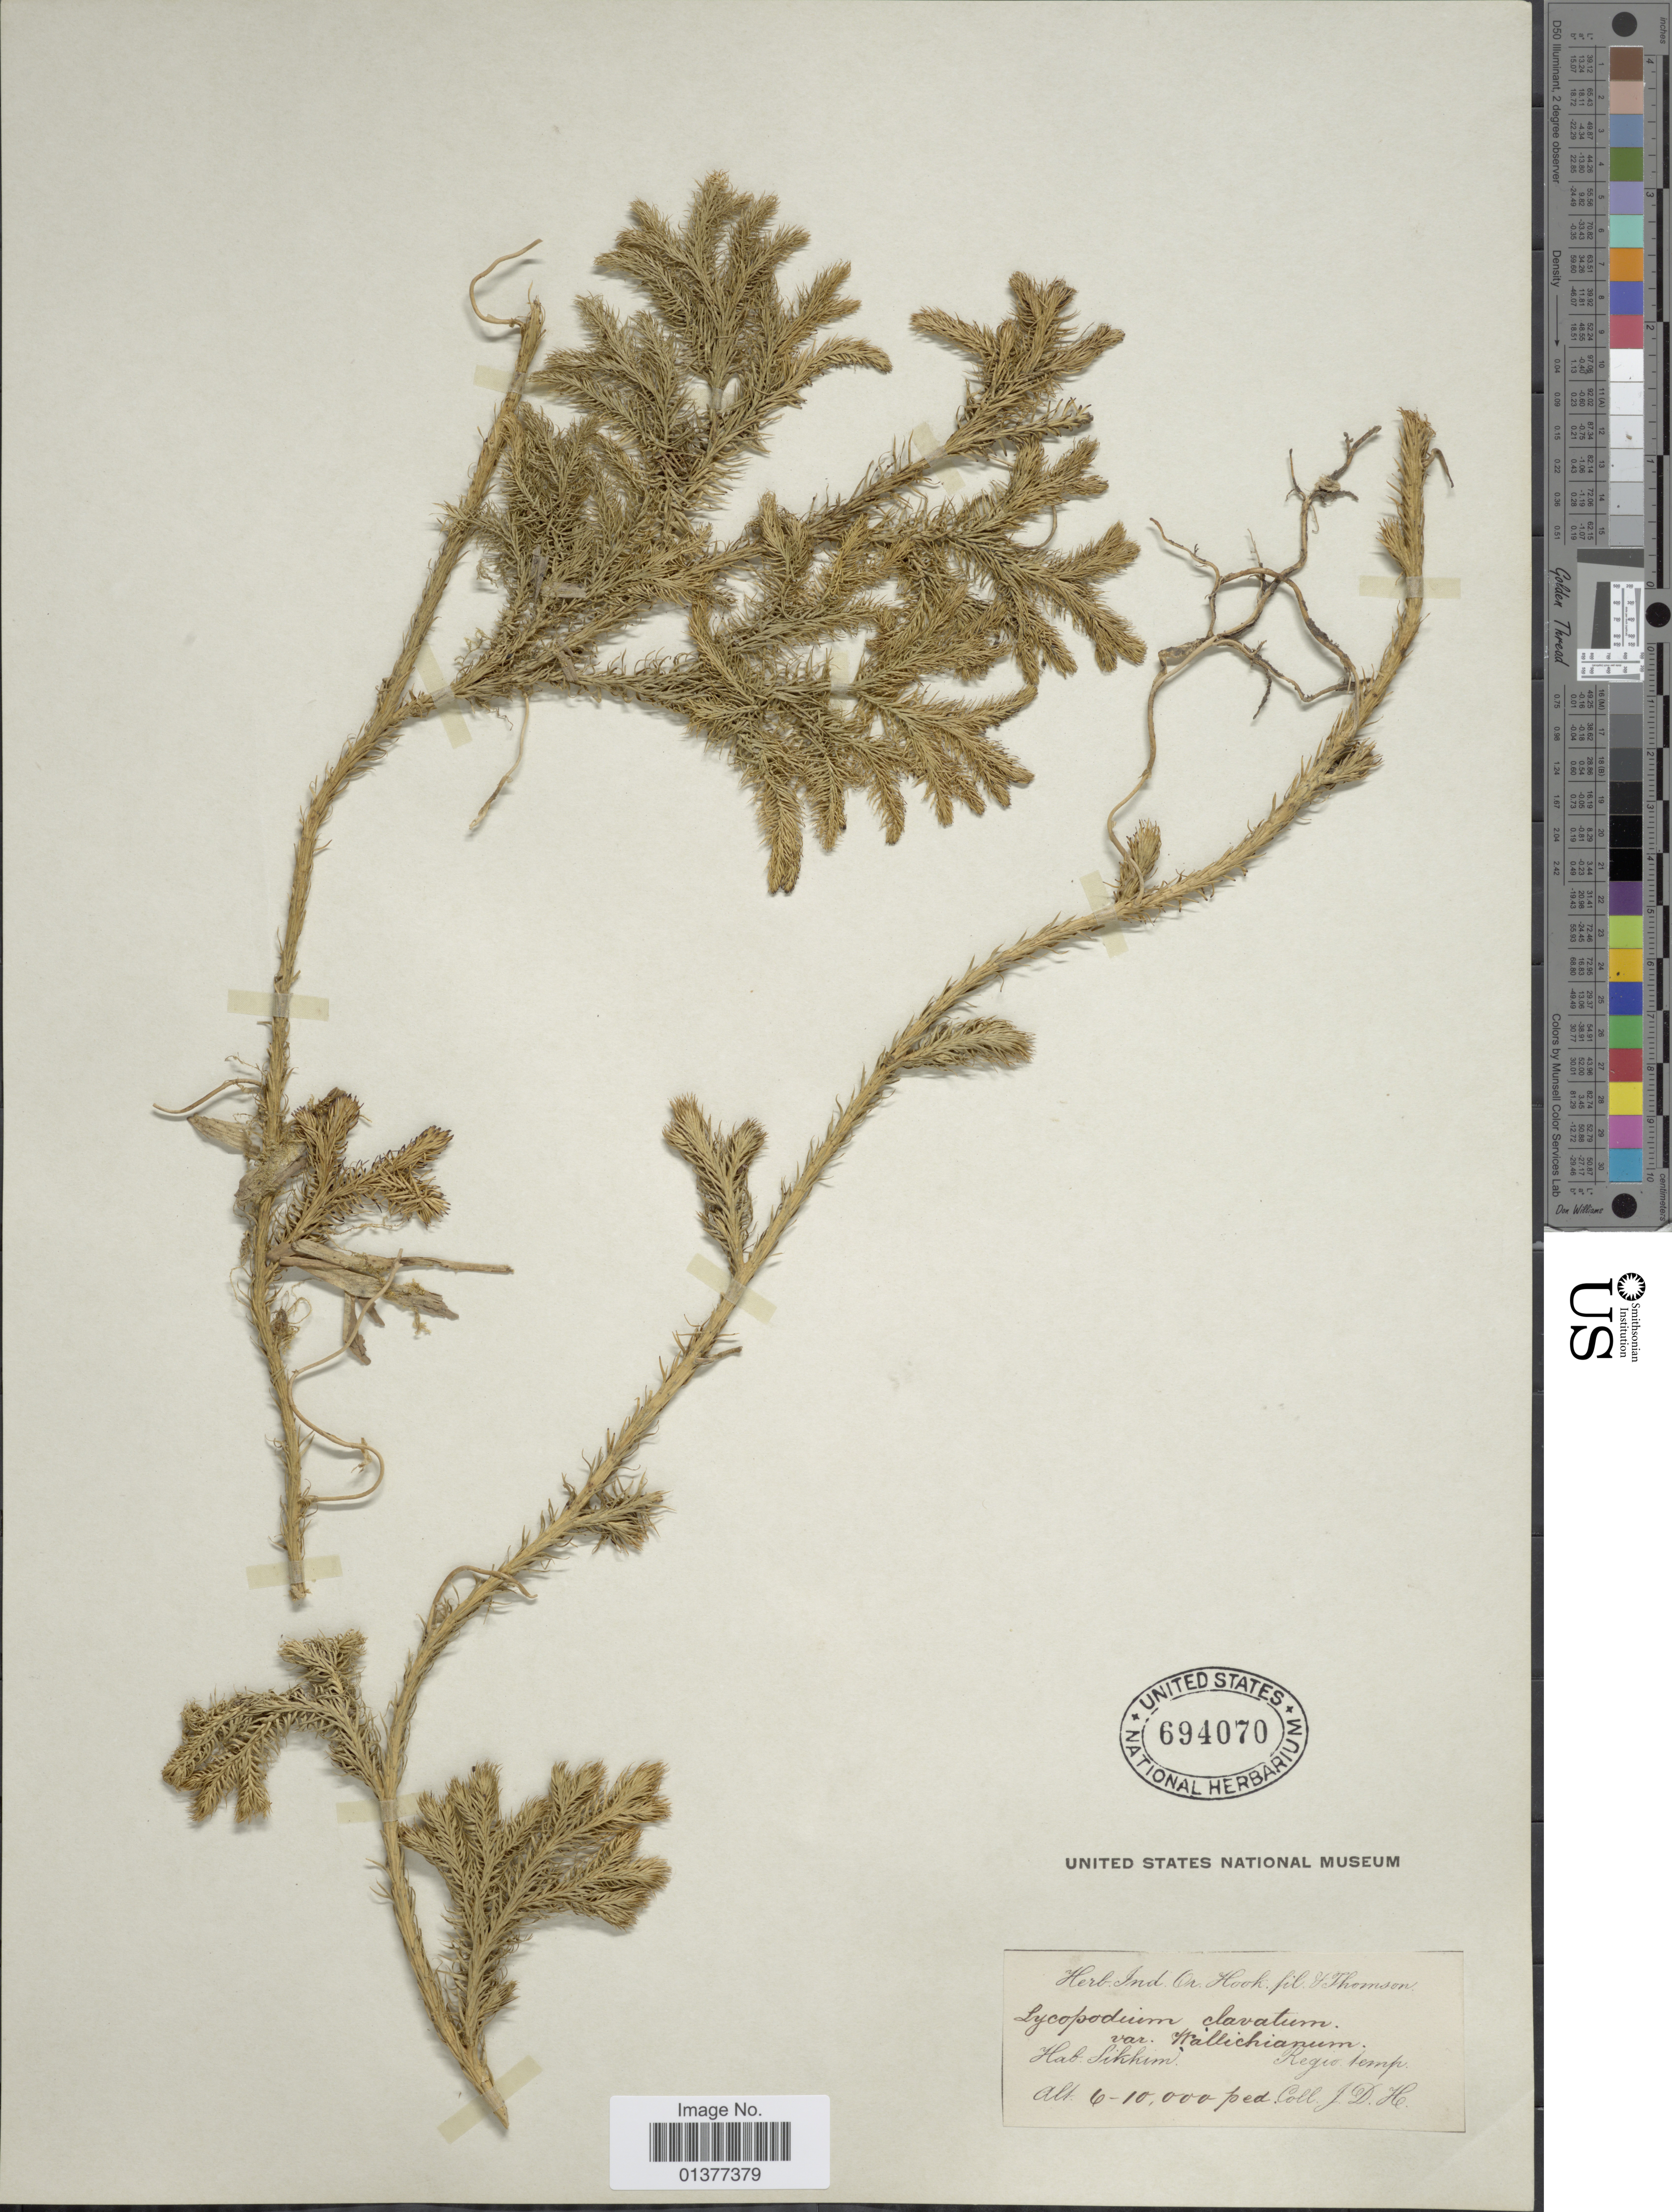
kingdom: Plantae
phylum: Tracheophyta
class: Lycopodiopsida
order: Lycopodiales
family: Lycopodiaceae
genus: Lycopodium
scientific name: Lycopodium clavatum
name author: L.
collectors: J. D. Hooker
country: India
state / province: Sikkim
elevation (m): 1829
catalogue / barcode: US 694070